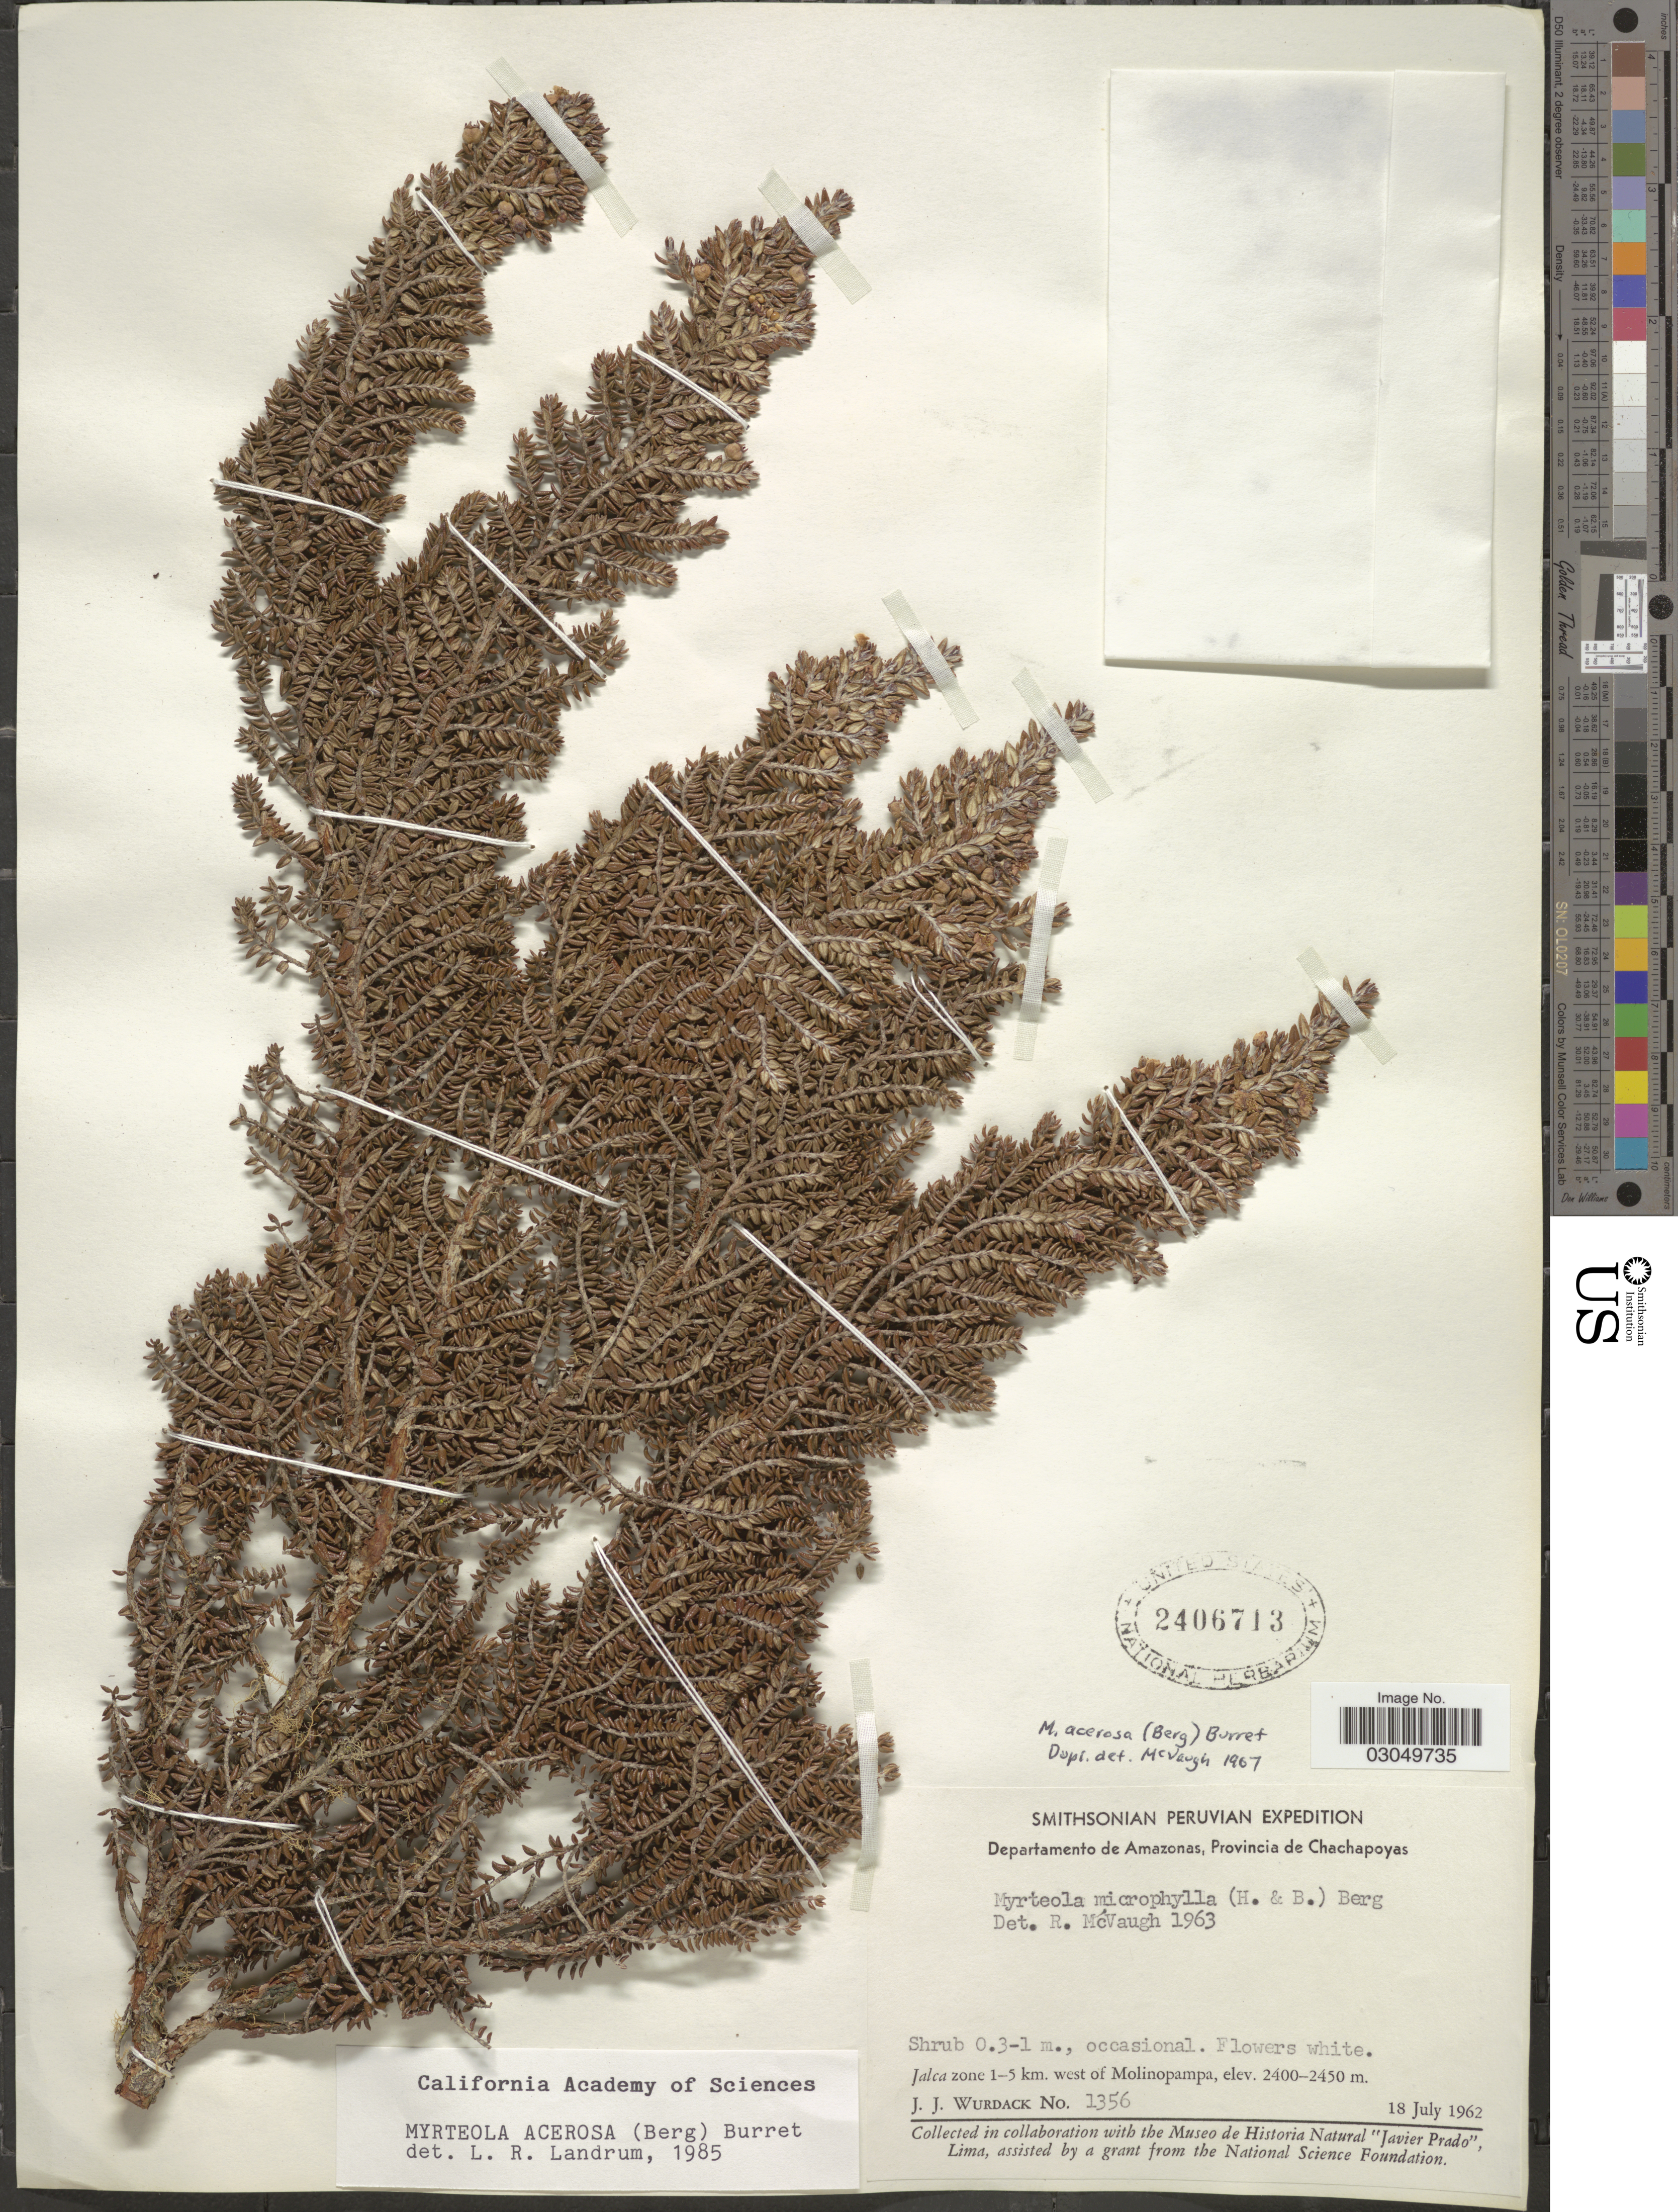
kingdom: Plantae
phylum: Tracheophyta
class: Magnoliopsida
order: Myrtales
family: Myrtaceae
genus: Myrteola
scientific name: Myrteola acerosa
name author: (O. Berg) Burret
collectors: J. J. Wurdack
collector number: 1356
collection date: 1962-07-18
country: Peru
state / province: Amazonas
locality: Departamento de Amazonas, Provincia de Chachapoyas. Jalca zone 1-5 km. west of Molinopampa.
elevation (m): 2400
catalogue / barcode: US 2406713